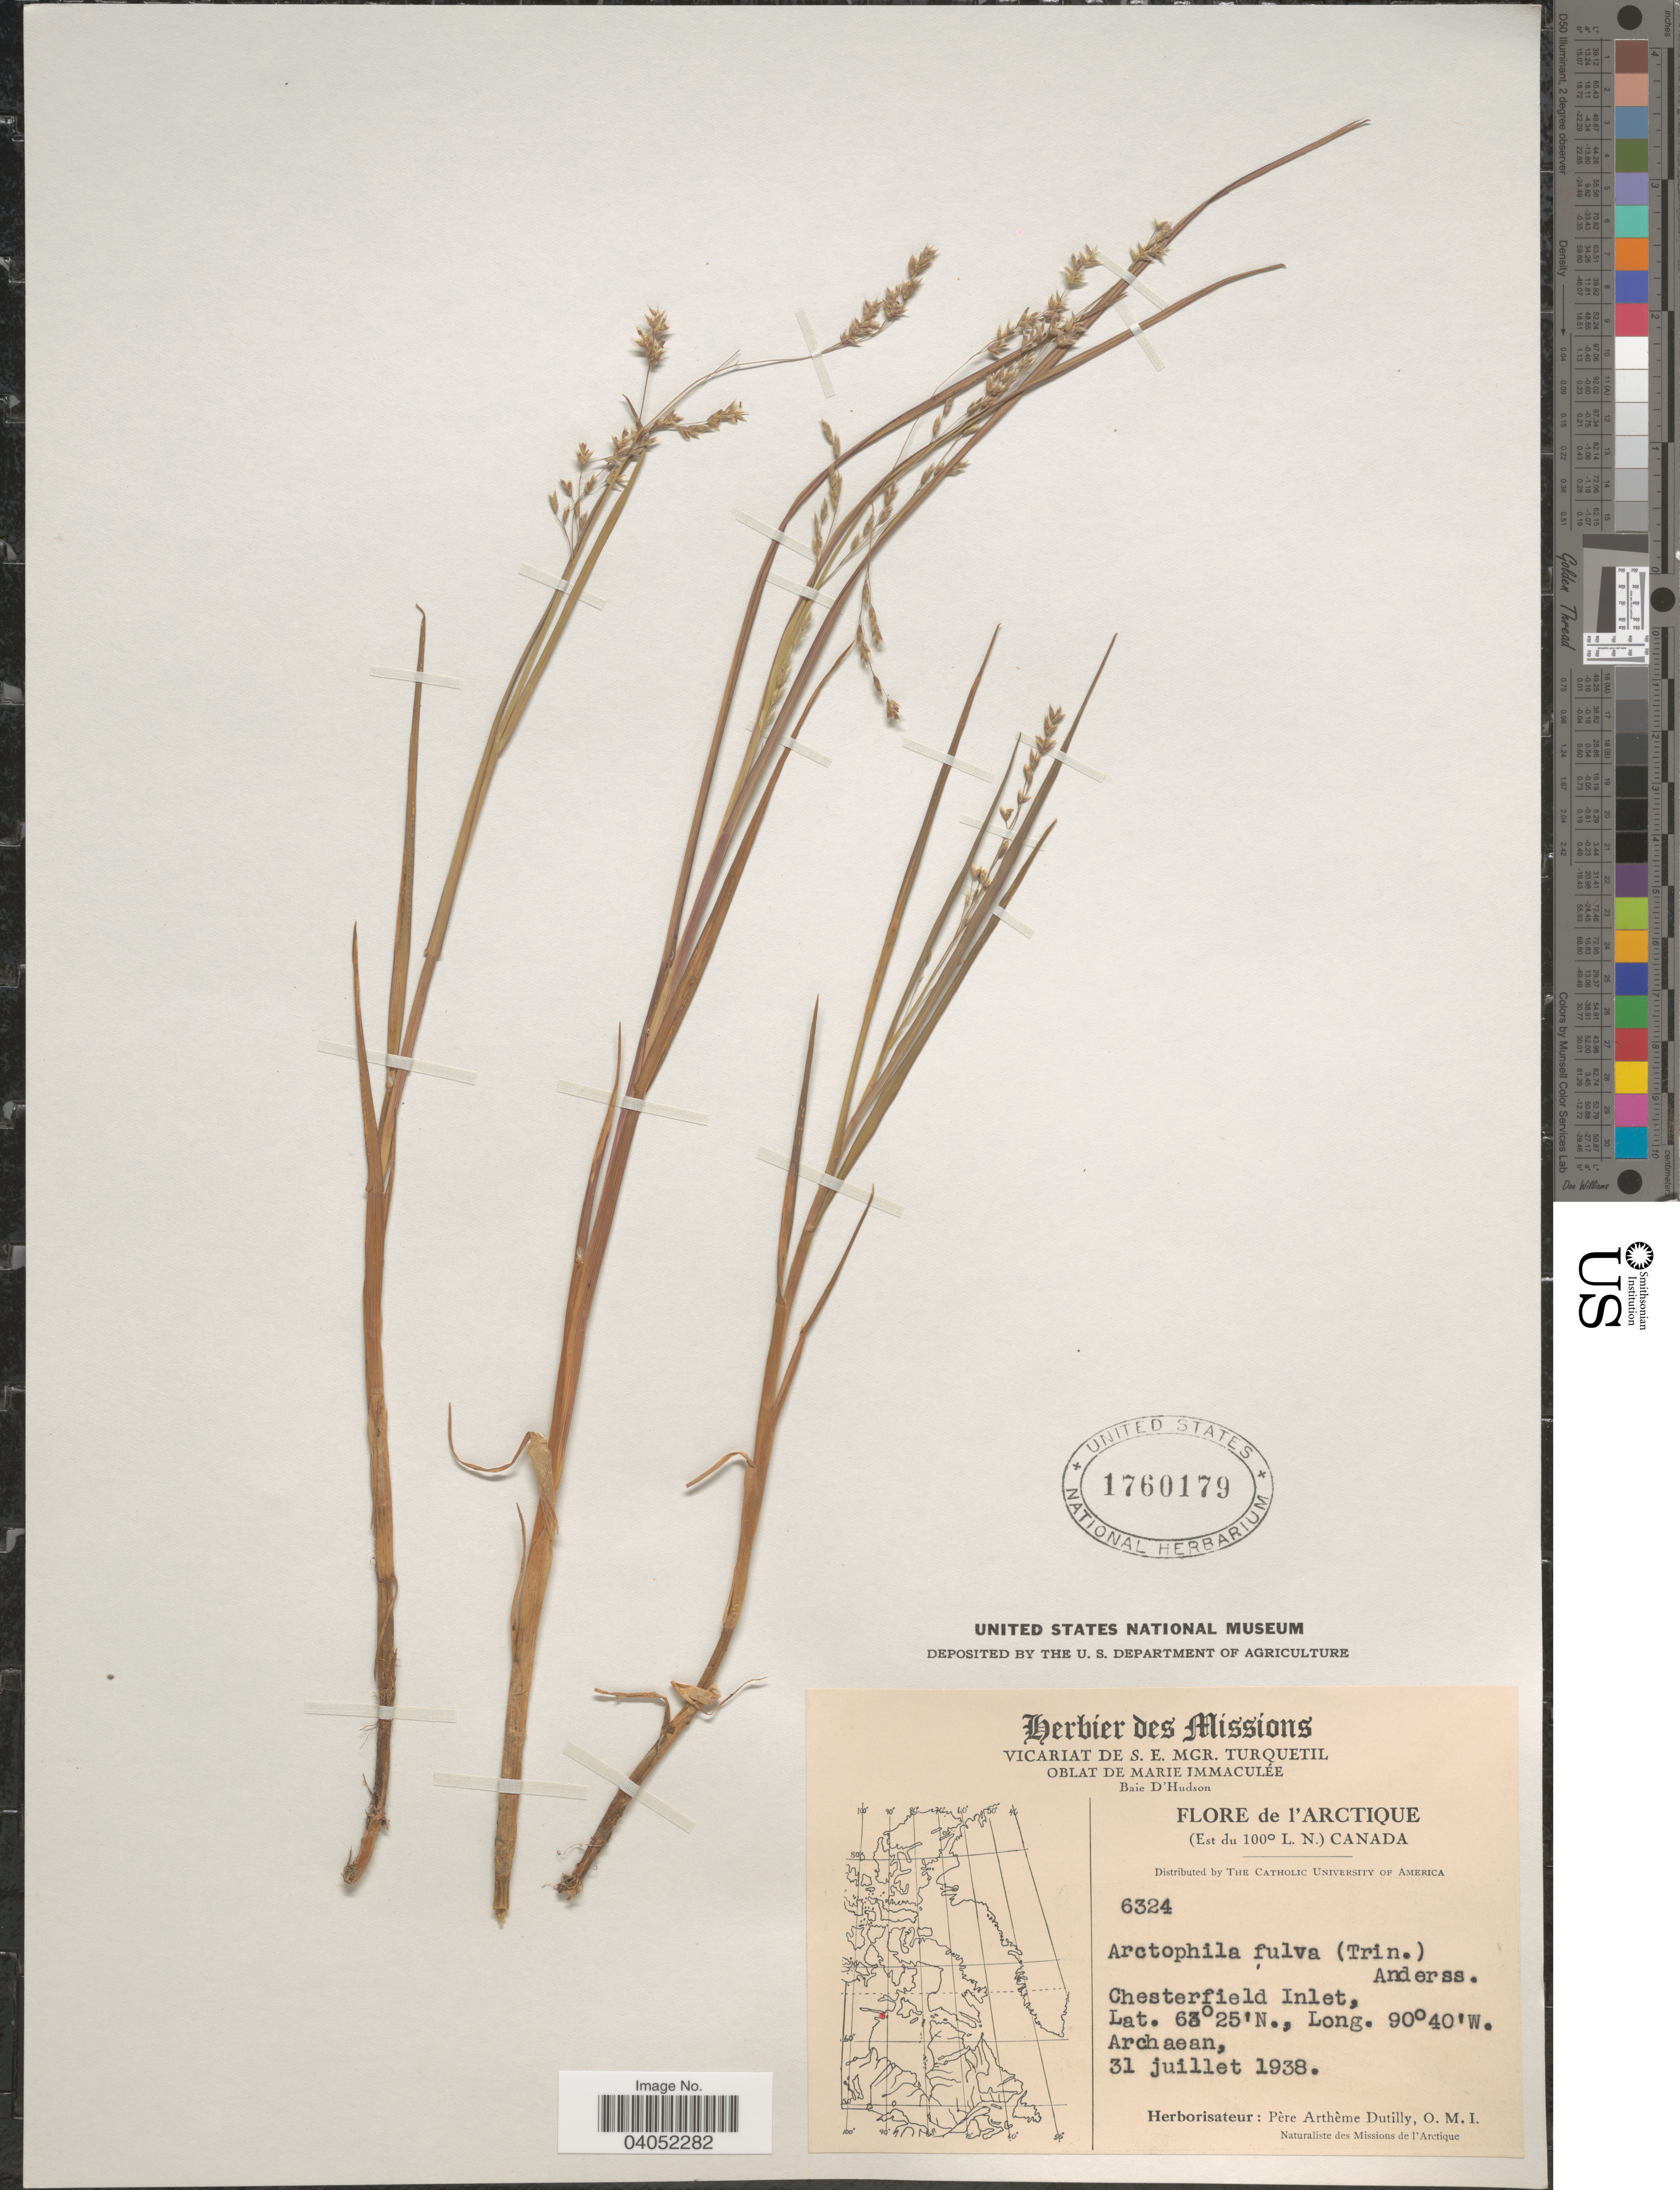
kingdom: Plantae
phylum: Tracheophyta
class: Liliopsida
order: Poales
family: Poaceae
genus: Arctophila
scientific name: Arctophila fulva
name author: (Trin.) Andersson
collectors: P. Dutilly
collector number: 6324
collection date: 1938-07-31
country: Canada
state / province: Nunavut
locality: L'Arctique (Est du 100° L. N.). Chesterfield Inlet.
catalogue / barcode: US 1760179